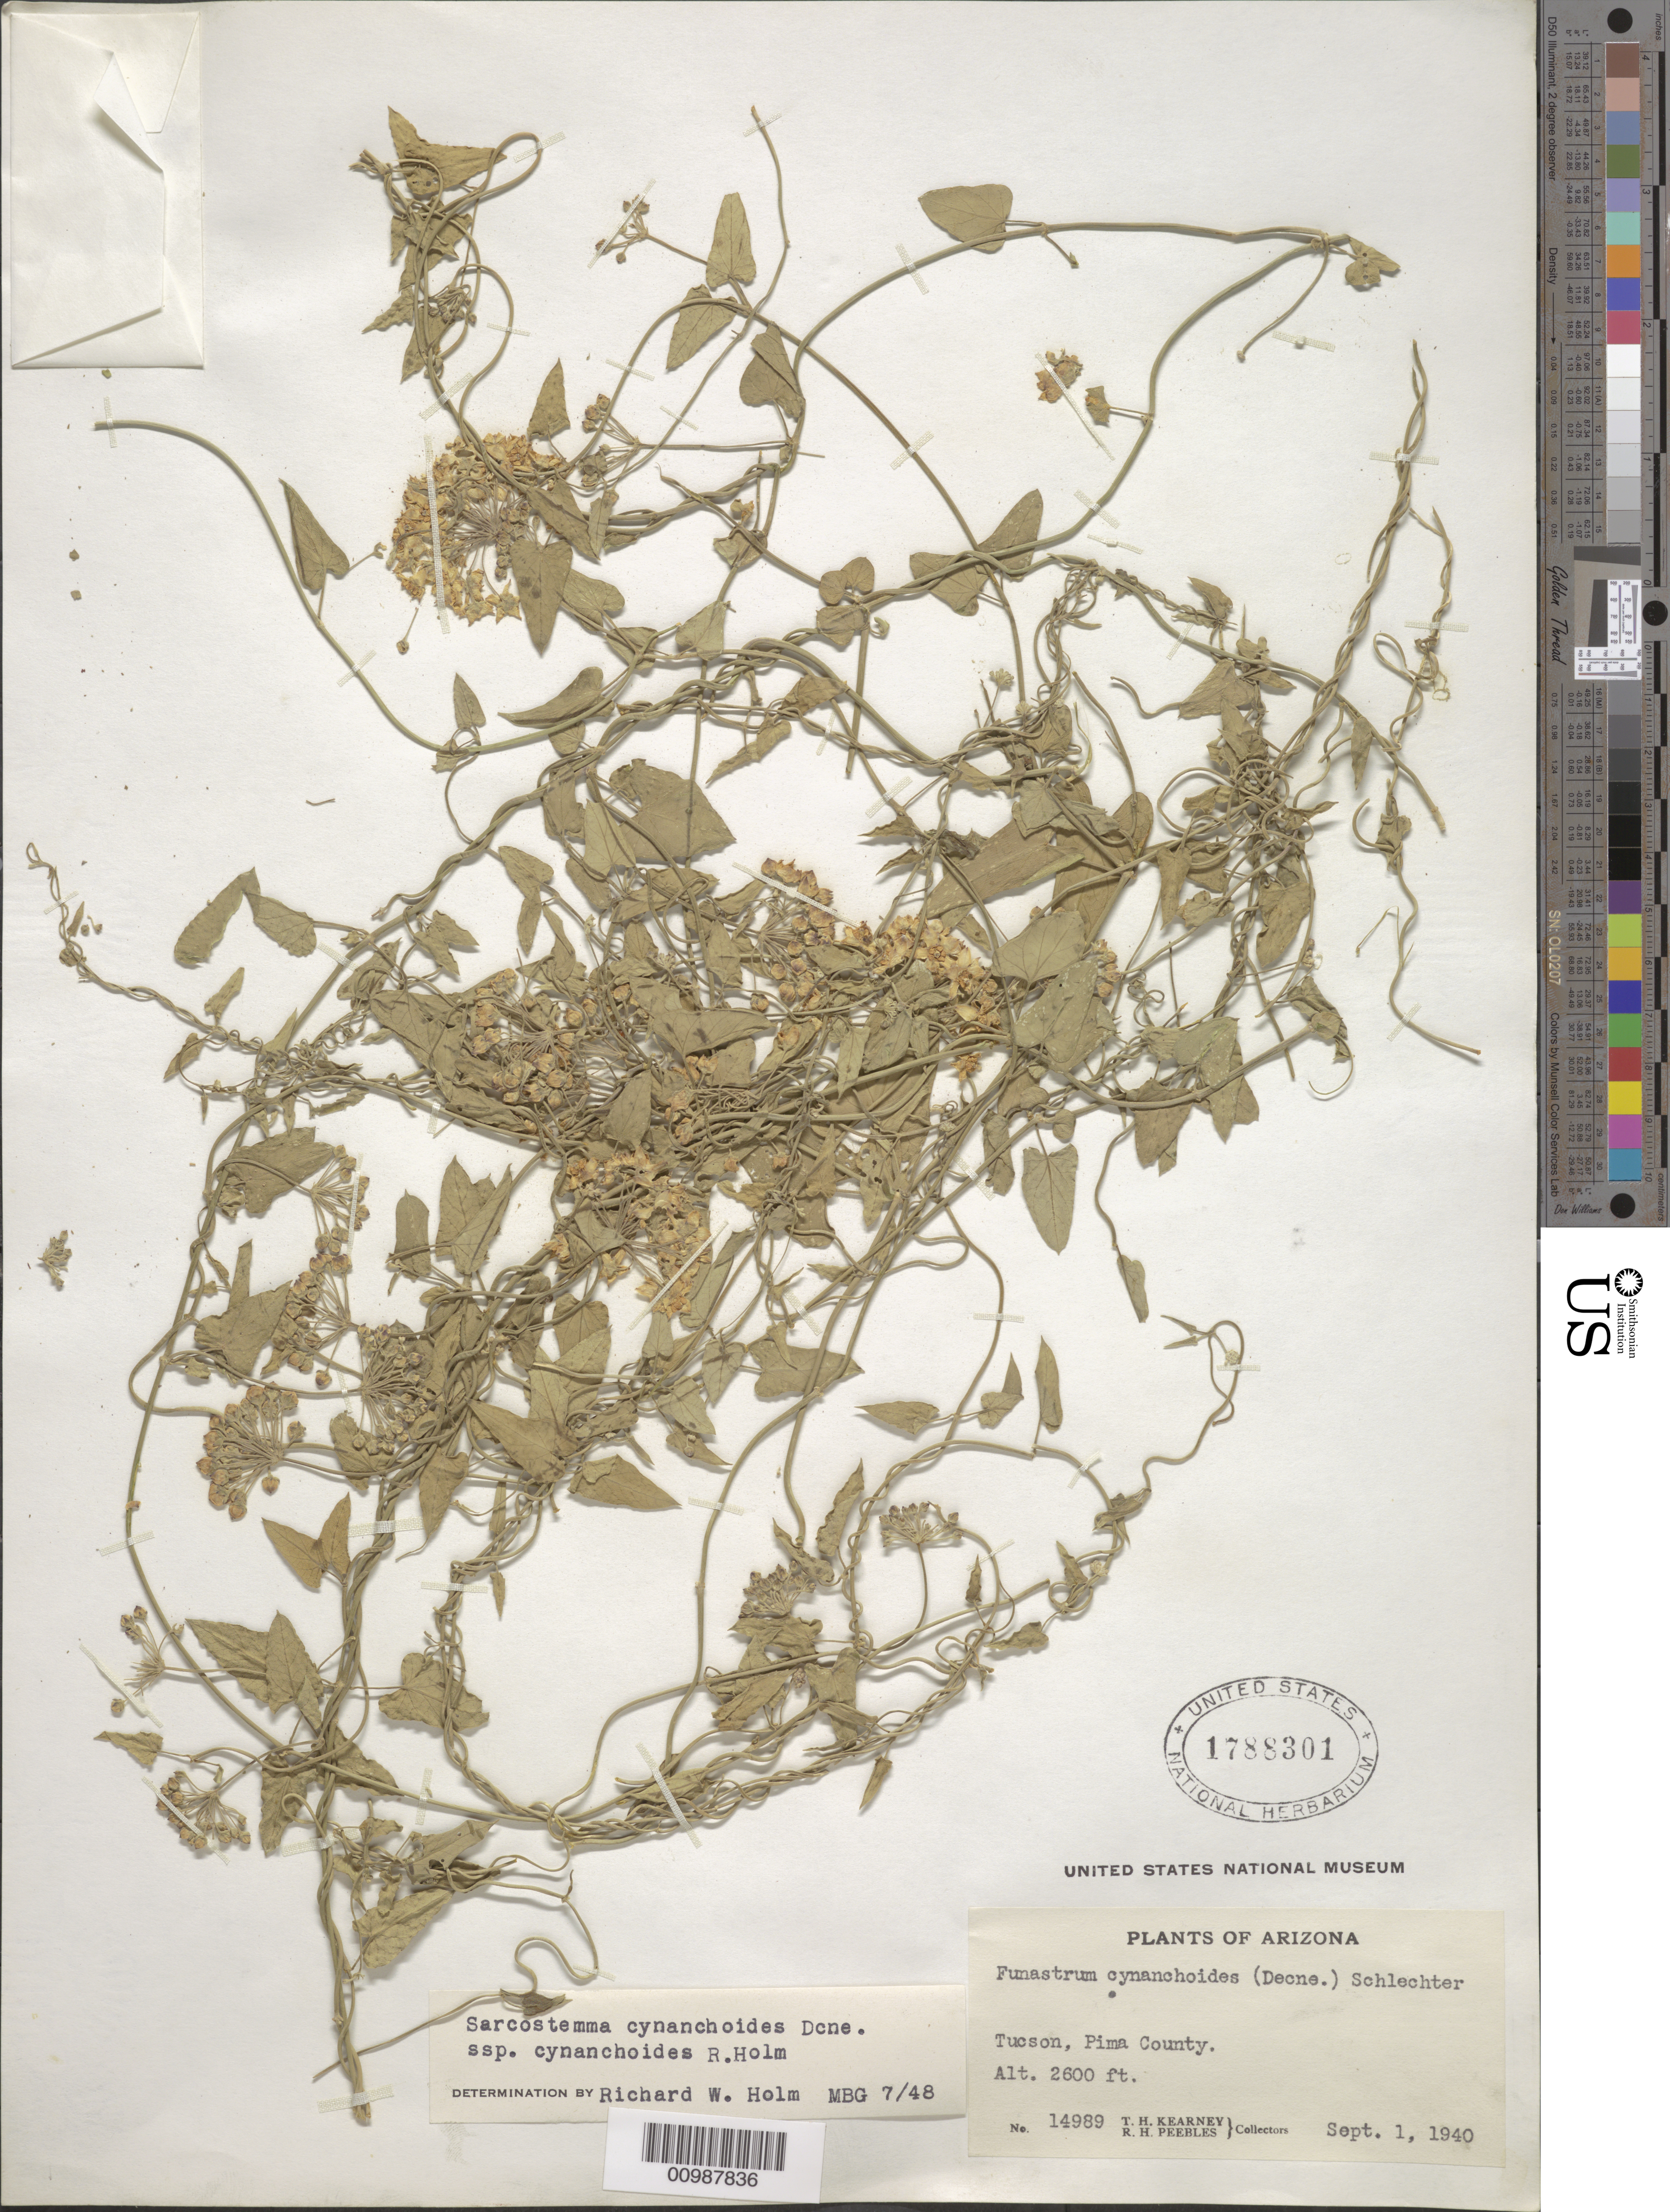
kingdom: Plantae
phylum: Tracheophyta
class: Magnoliopsida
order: Gentianales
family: Apocynaceae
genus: Sarcostemma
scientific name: Sarcostemma cynanchoides subsp. hartwegii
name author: (Vail) R.W. Holm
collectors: T. H. Kearney & R. H. Peebles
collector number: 14989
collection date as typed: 01 Sep 1940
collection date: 1940-09-01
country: United States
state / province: Arizona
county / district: Pima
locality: Tucson.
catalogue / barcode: US 1788301